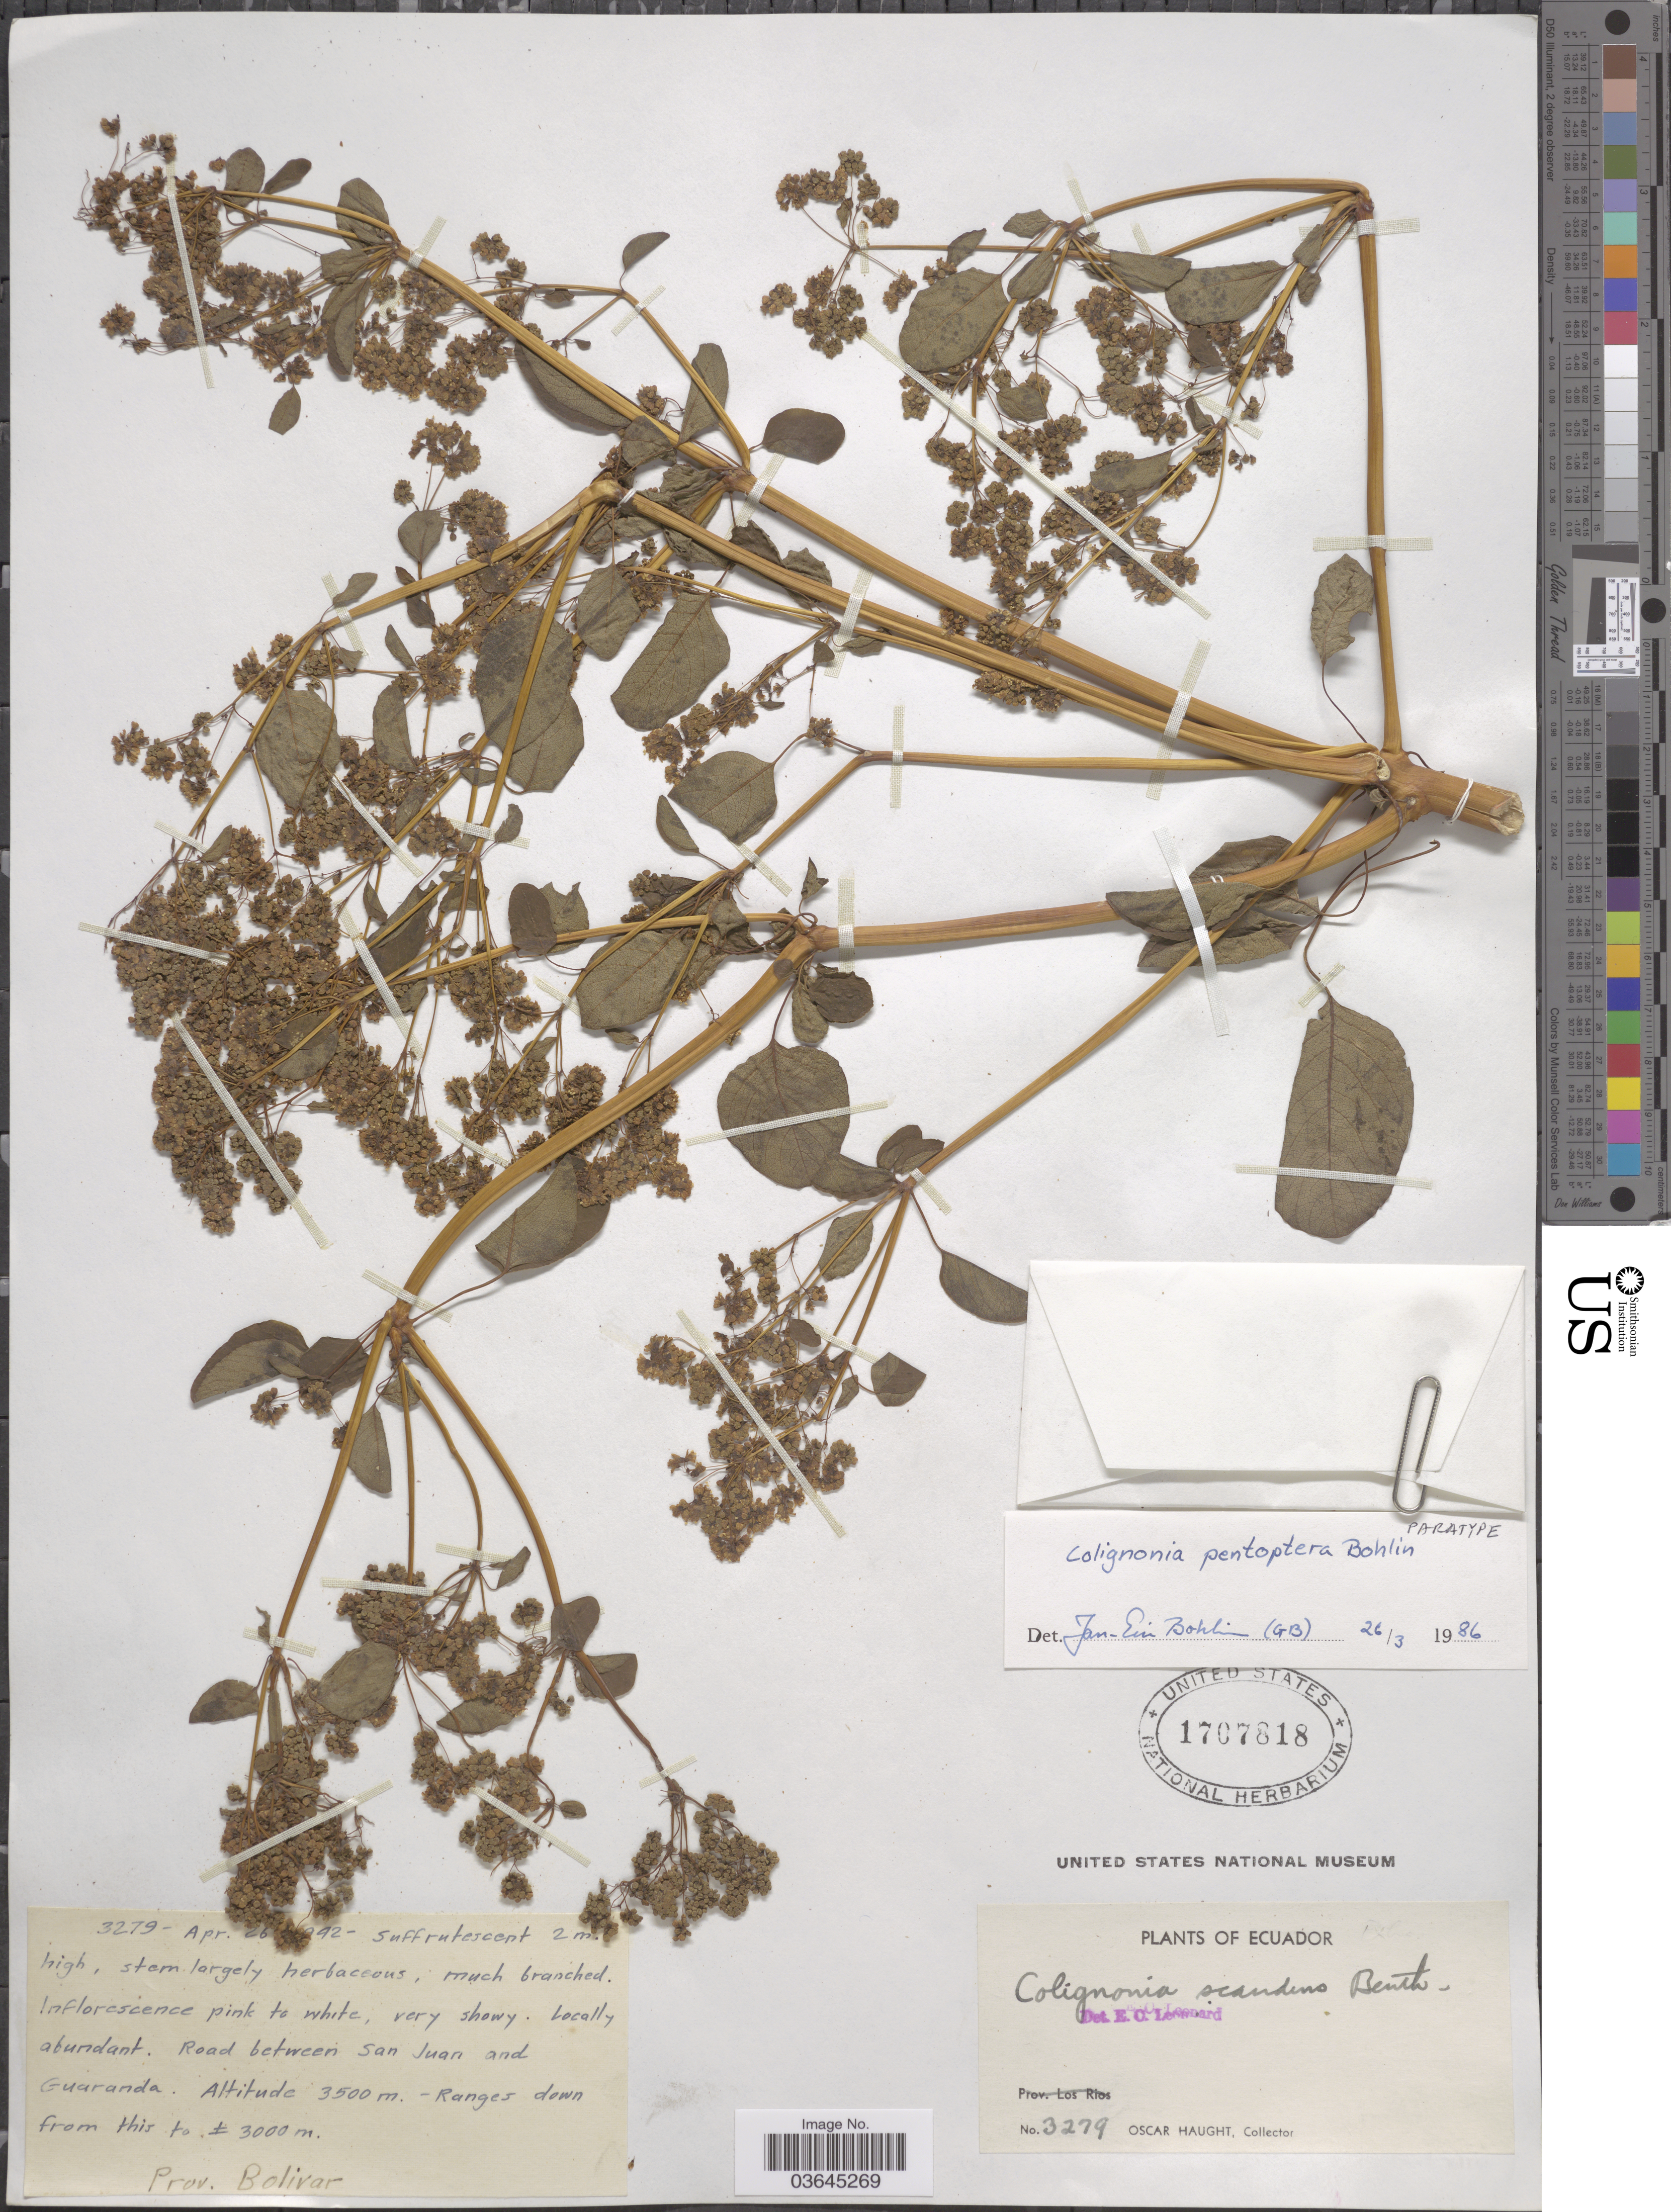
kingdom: Plantae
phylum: Tracheophyta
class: Magnoliopsida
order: Caryophyllales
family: Nyctaginaceae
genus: Colignonia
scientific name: Colignonia pentoptera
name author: J.E. Bohlin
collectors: O. L. Haught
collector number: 3279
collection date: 1942-04-26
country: Ecuador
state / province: Bolívar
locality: Road between San Juan and Guaranda.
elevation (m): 3000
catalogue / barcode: US 1707818